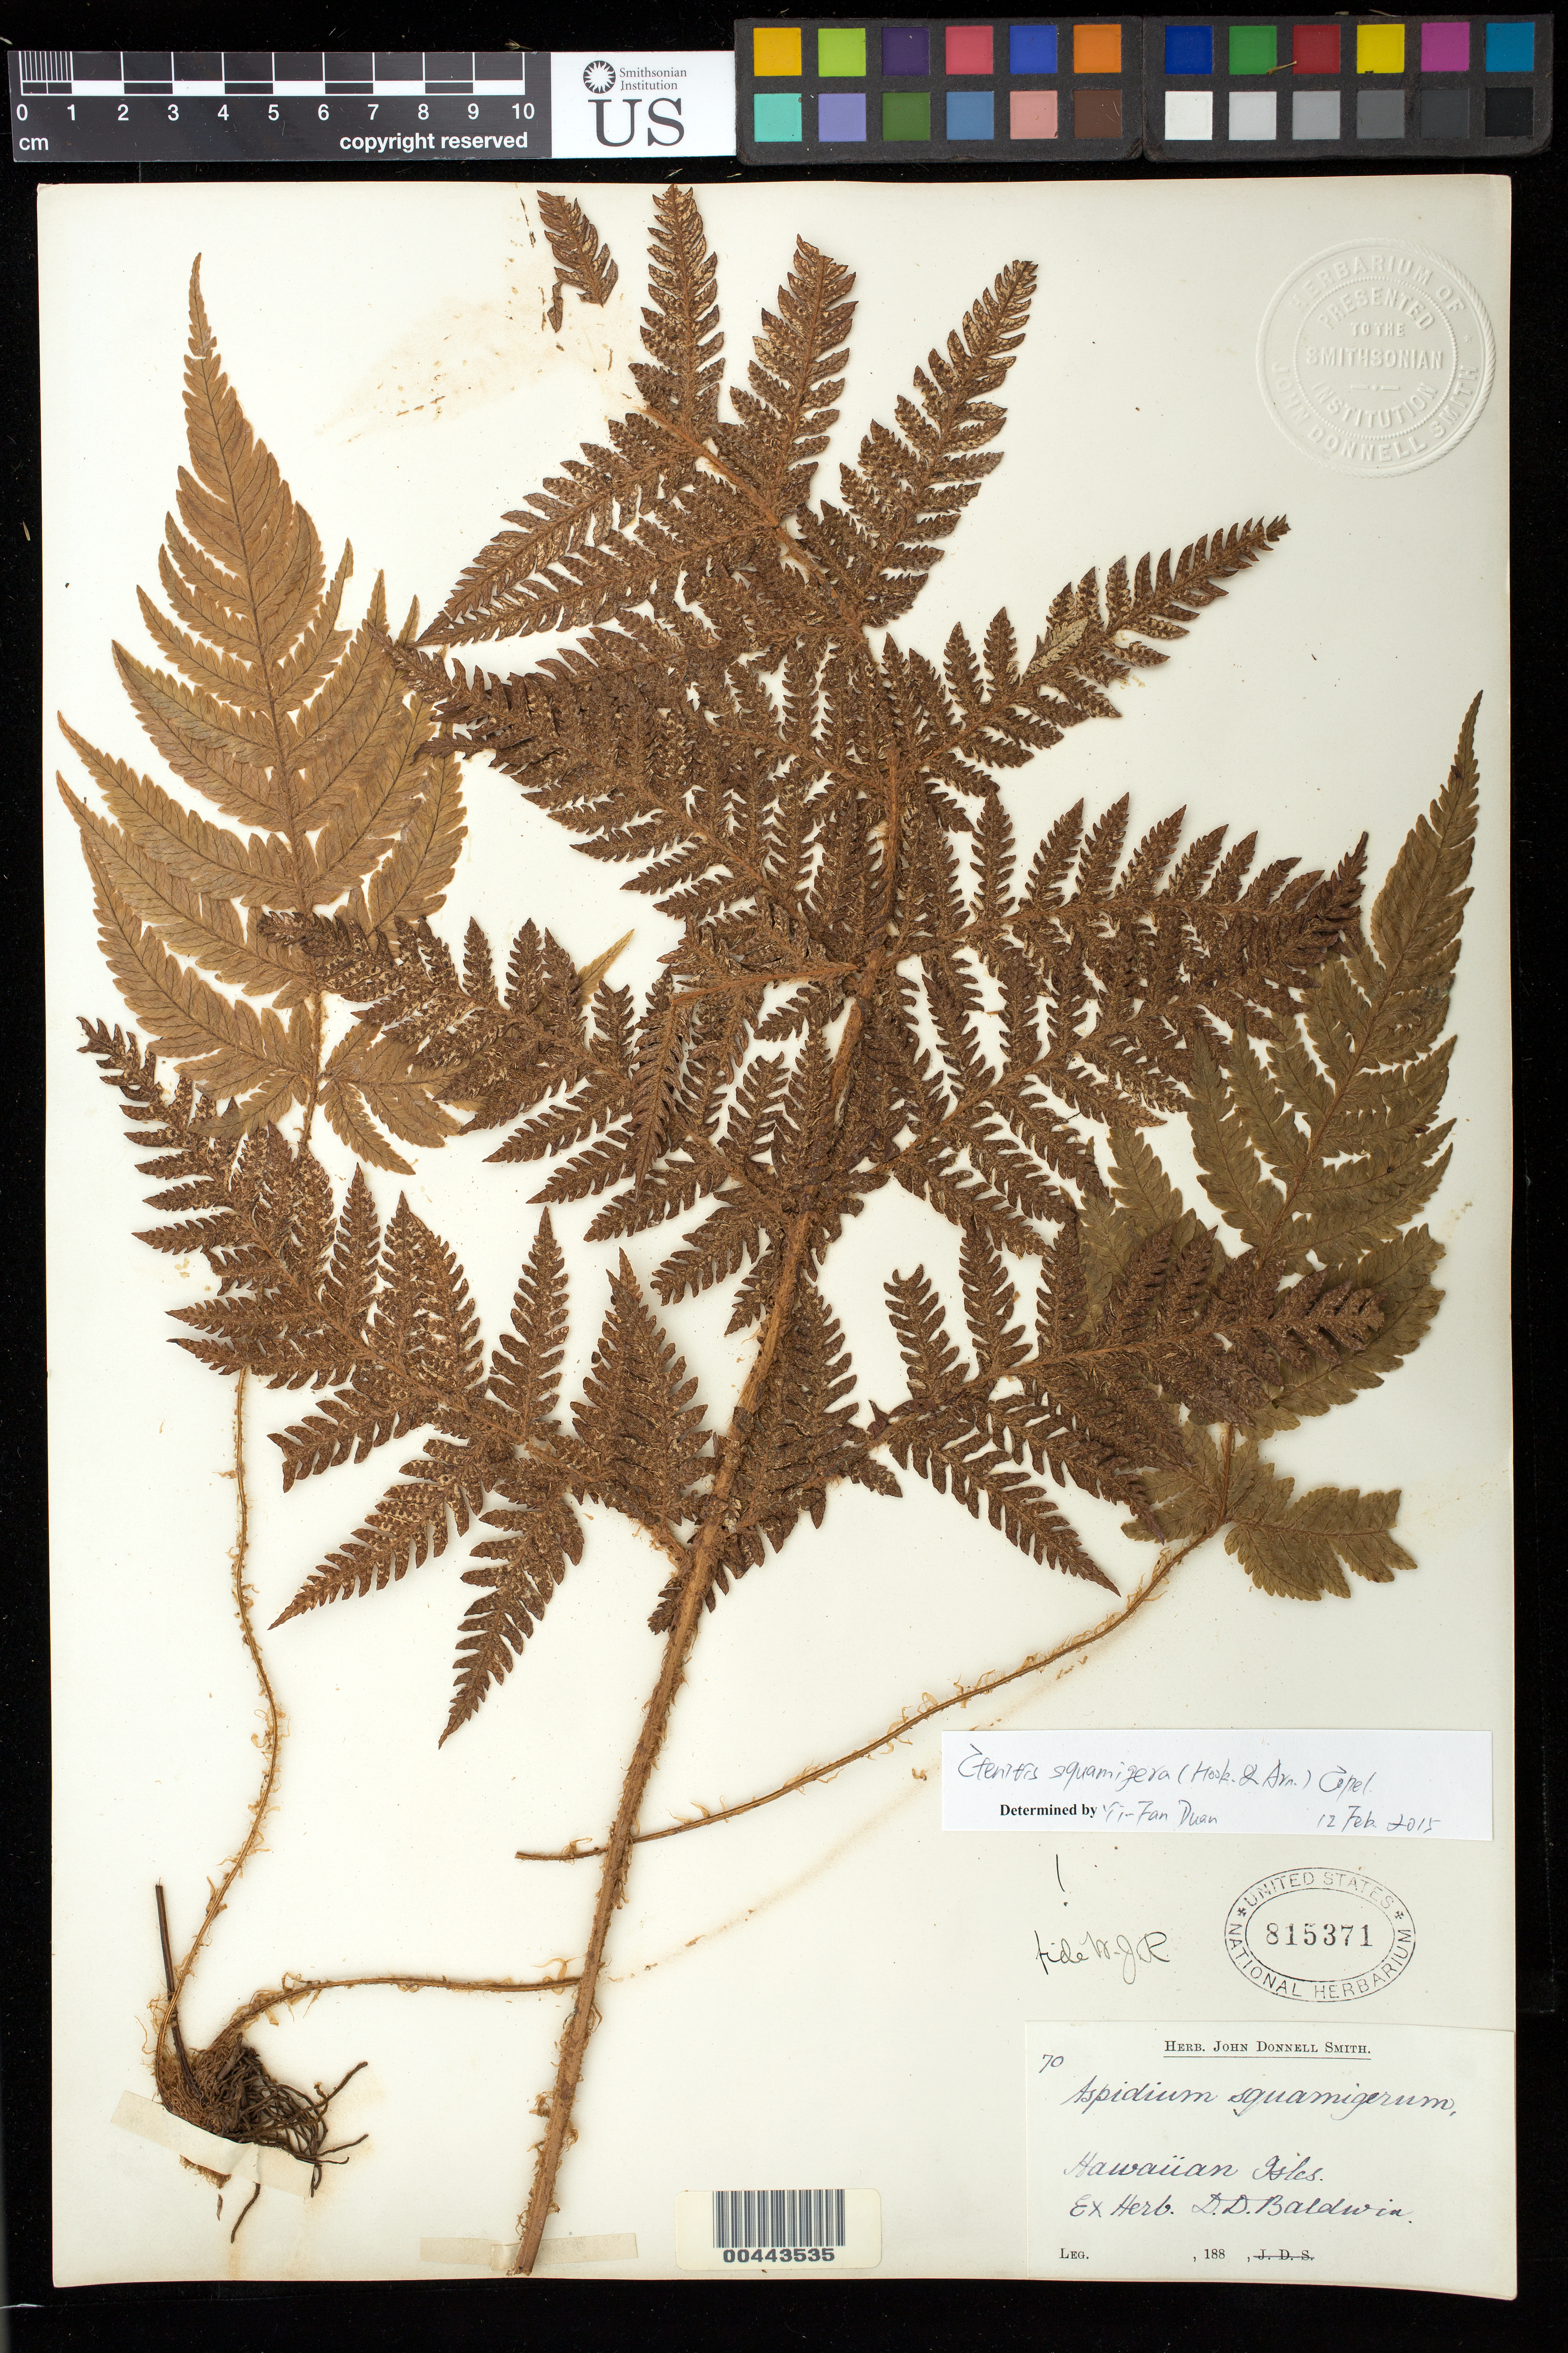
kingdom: Plantae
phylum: Tracheophyta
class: Polypodiopsida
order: Polypodiales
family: Dryopteridaceae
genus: Ctenitis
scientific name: Ctenitis squamigera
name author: (Hook. & Arn.) Copel.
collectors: D. Baldwin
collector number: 70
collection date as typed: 188-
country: United States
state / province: Hawaii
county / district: Hawaii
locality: Hawaiian Isles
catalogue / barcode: US 815371